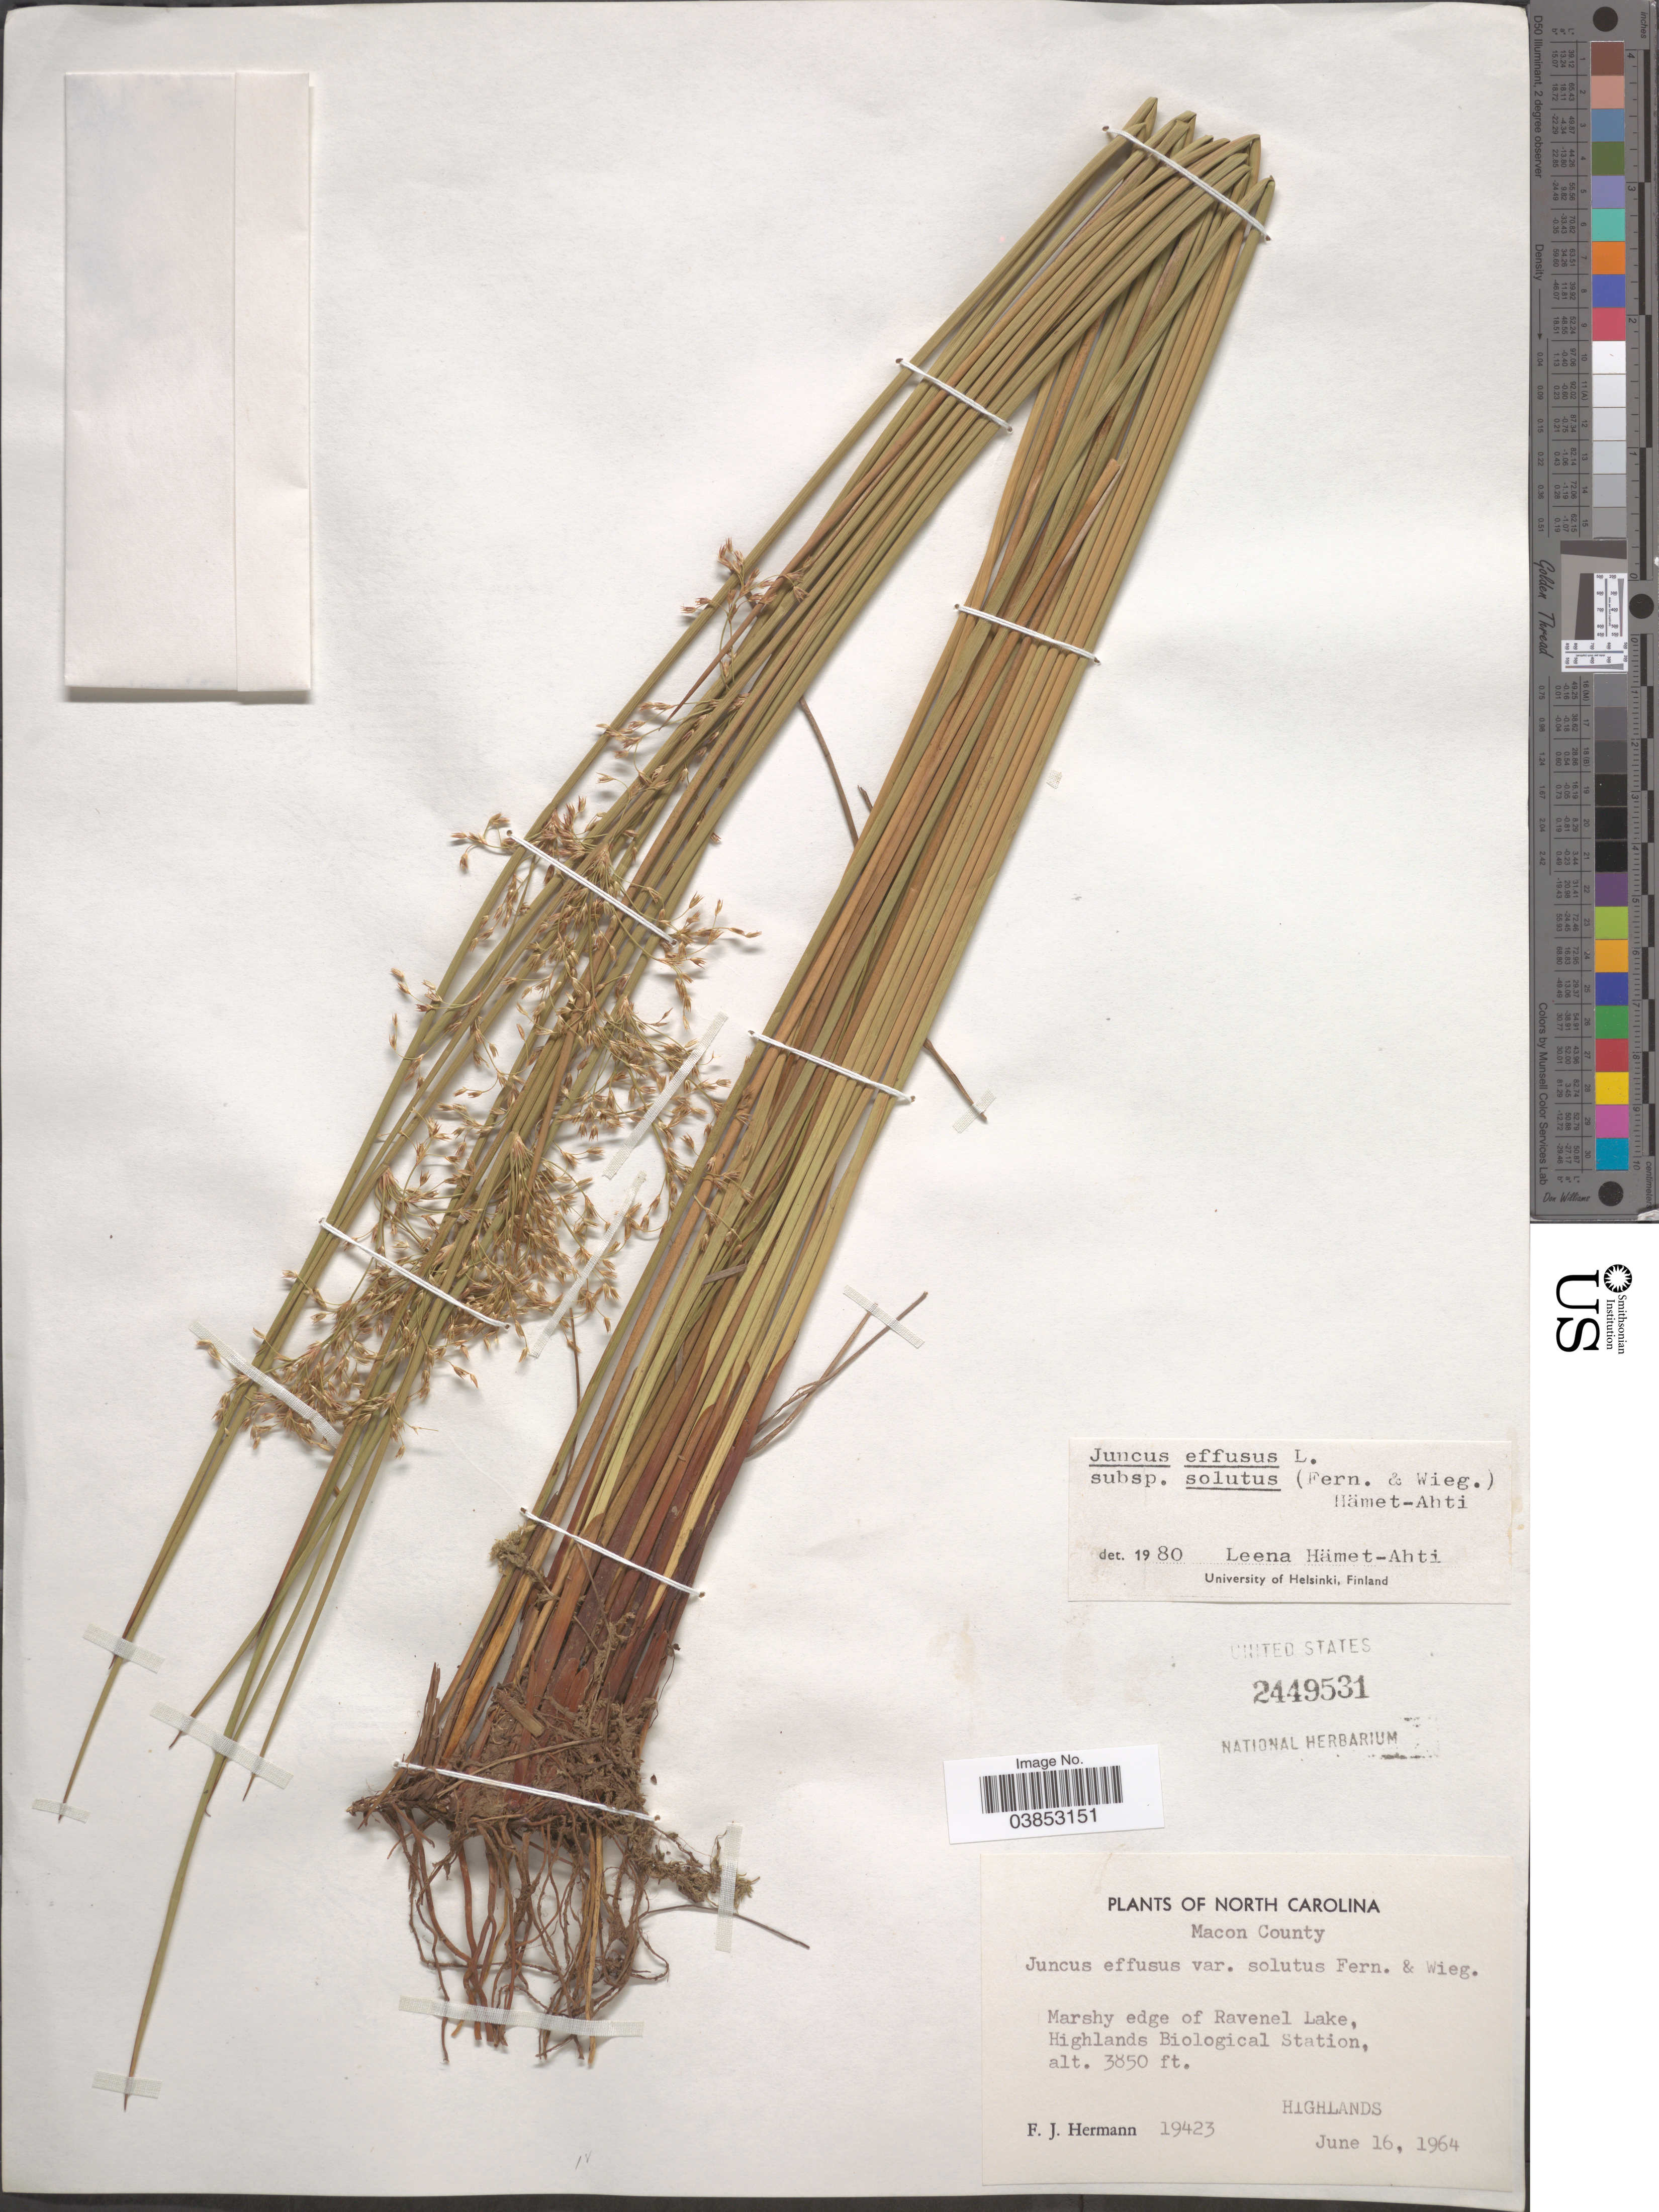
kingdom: Plantae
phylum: Tracheophyta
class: Liliopsida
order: Poales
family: Juncaceae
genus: Juncus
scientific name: Juncus effusus var. solutus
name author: Fernald & Wiegand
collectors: F. J. Hermann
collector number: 19423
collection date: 1964-06-16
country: United States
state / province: North Carolina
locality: Macon County. Marshy edge of Ravenel Lake, Highlands Biological Station. Highlands.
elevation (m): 1173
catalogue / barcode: US 2449531